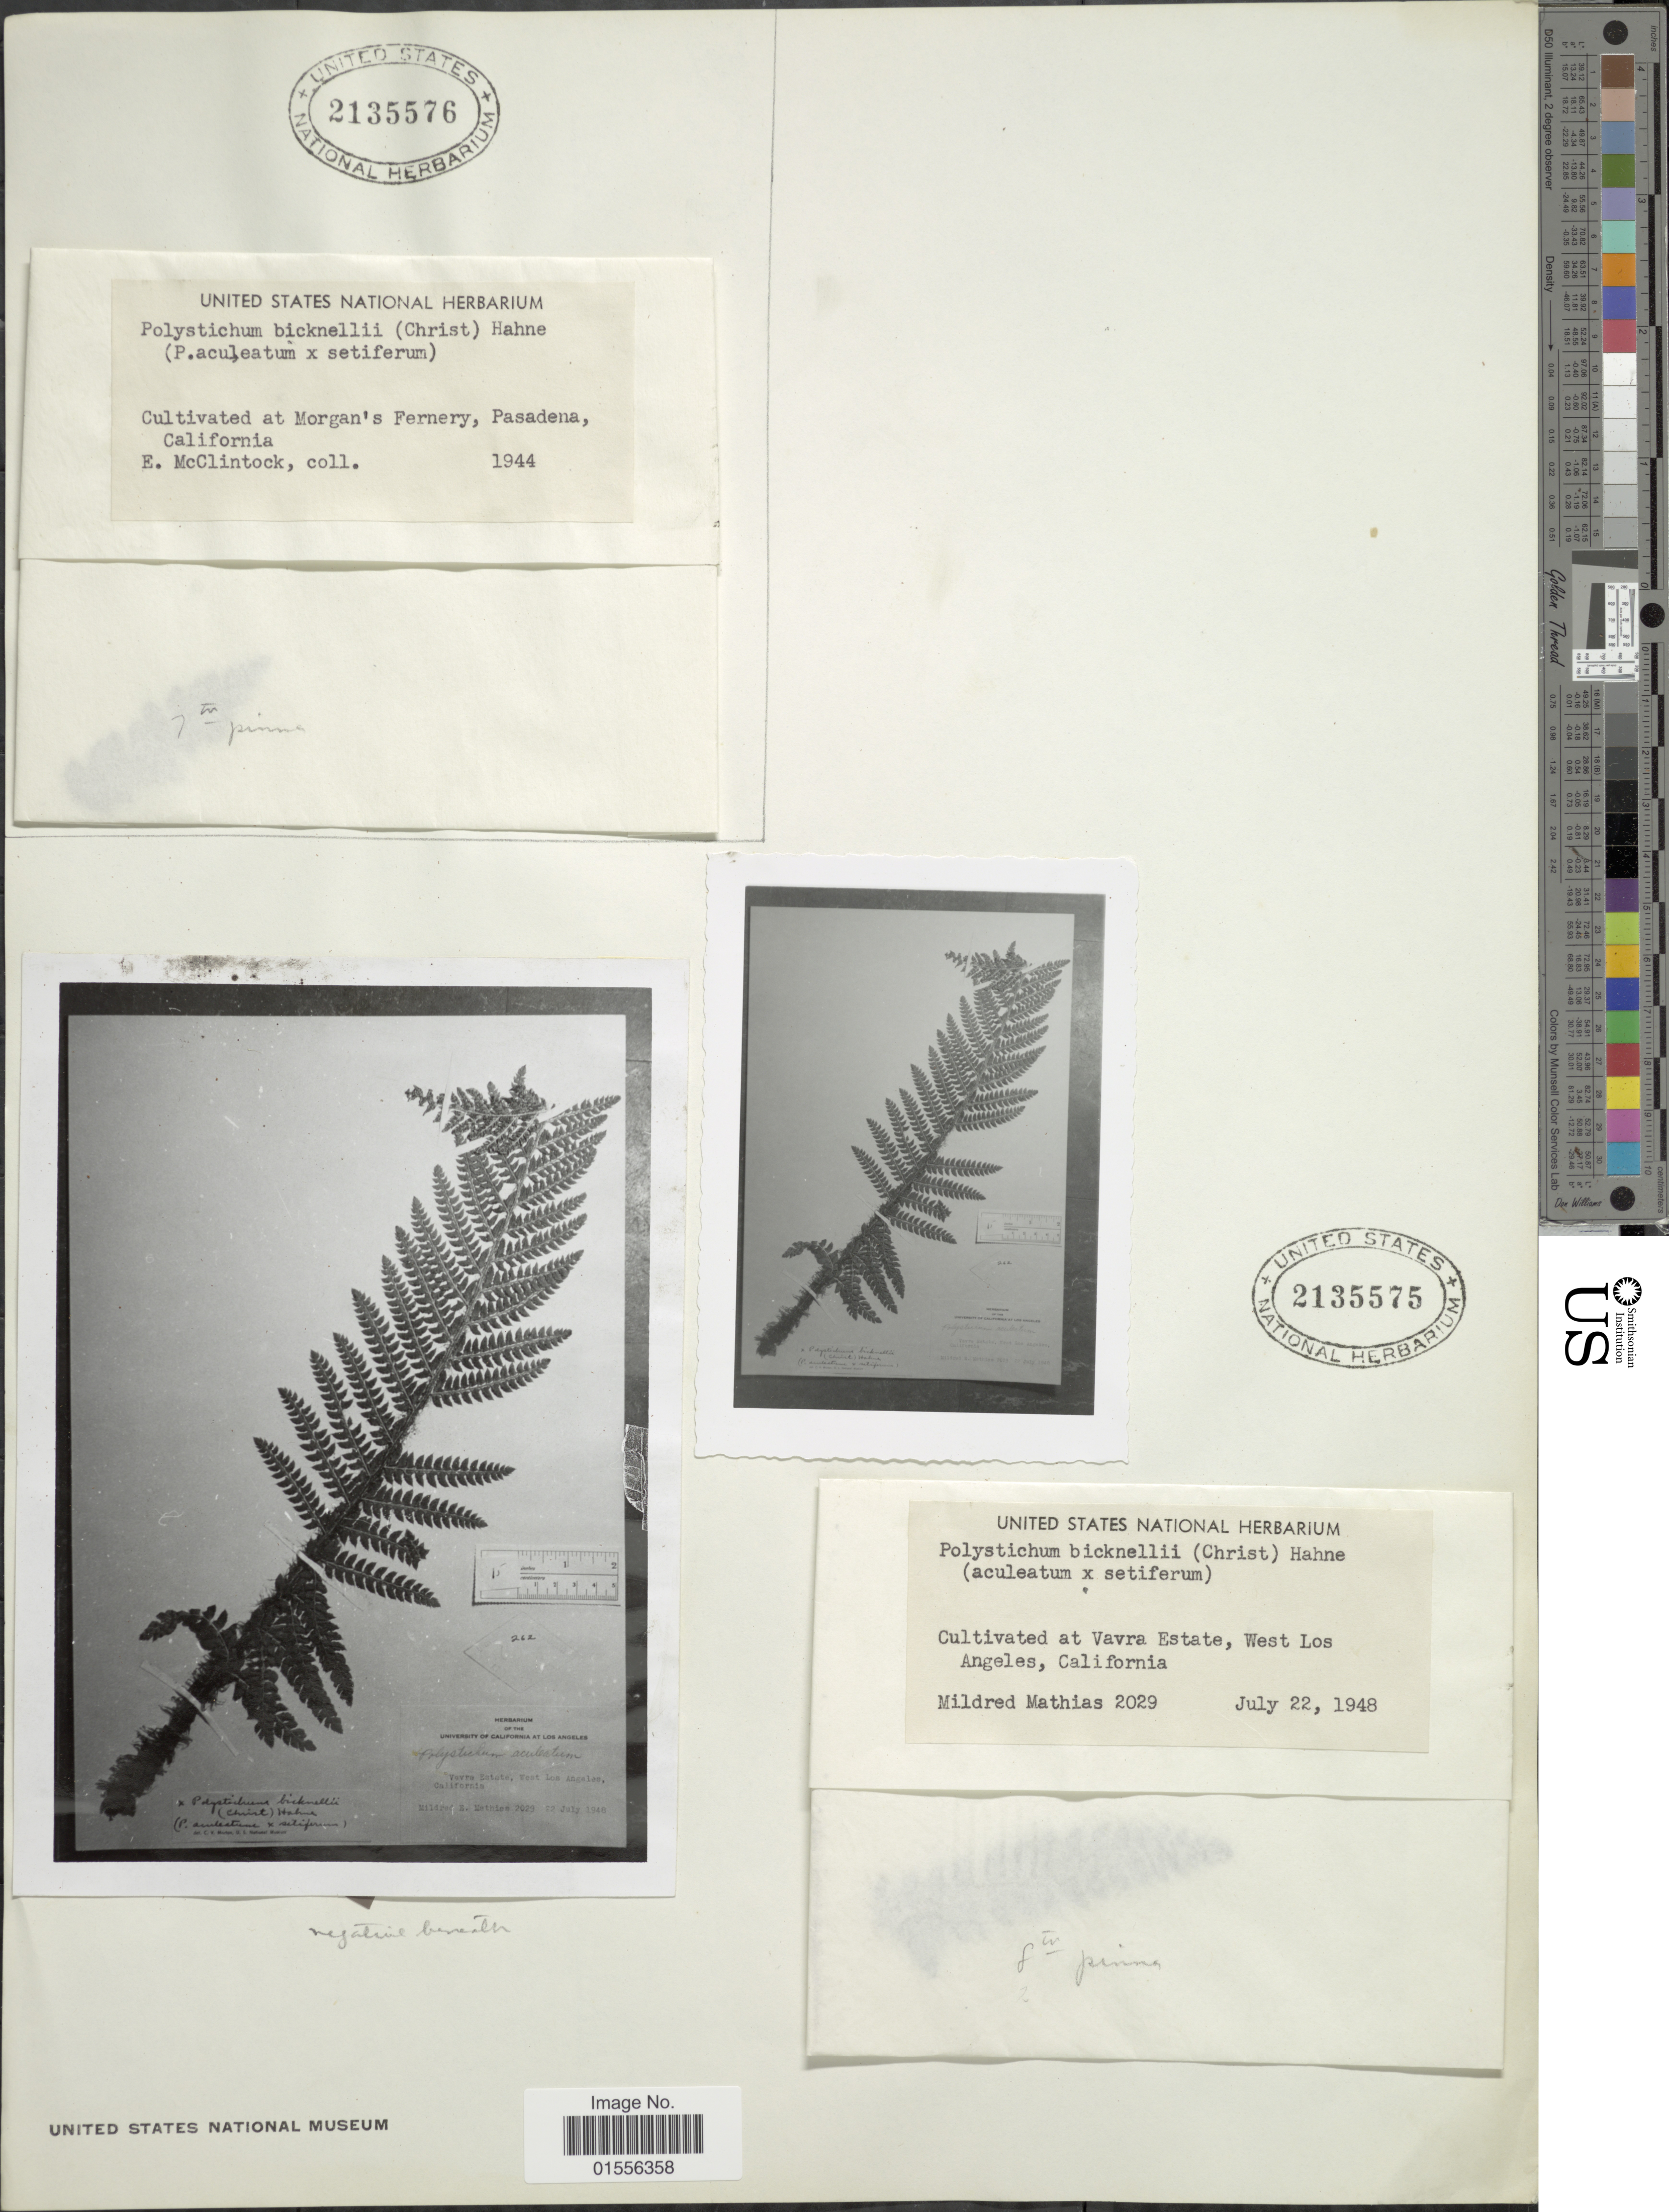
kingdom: Plantae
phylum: Tracheophyta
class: Polypodiopsida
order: Polypodiales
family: Dryopteridaceae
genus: Polystichum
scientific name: Polystichum x bicknellii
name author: (Christ) Hahne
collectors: M. E. Mathias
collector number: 2029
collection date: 1948-07-22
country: United States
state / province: California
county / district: Los Angeles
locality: At Vavra Estate, West Los Angeles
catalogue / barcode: US 2135575